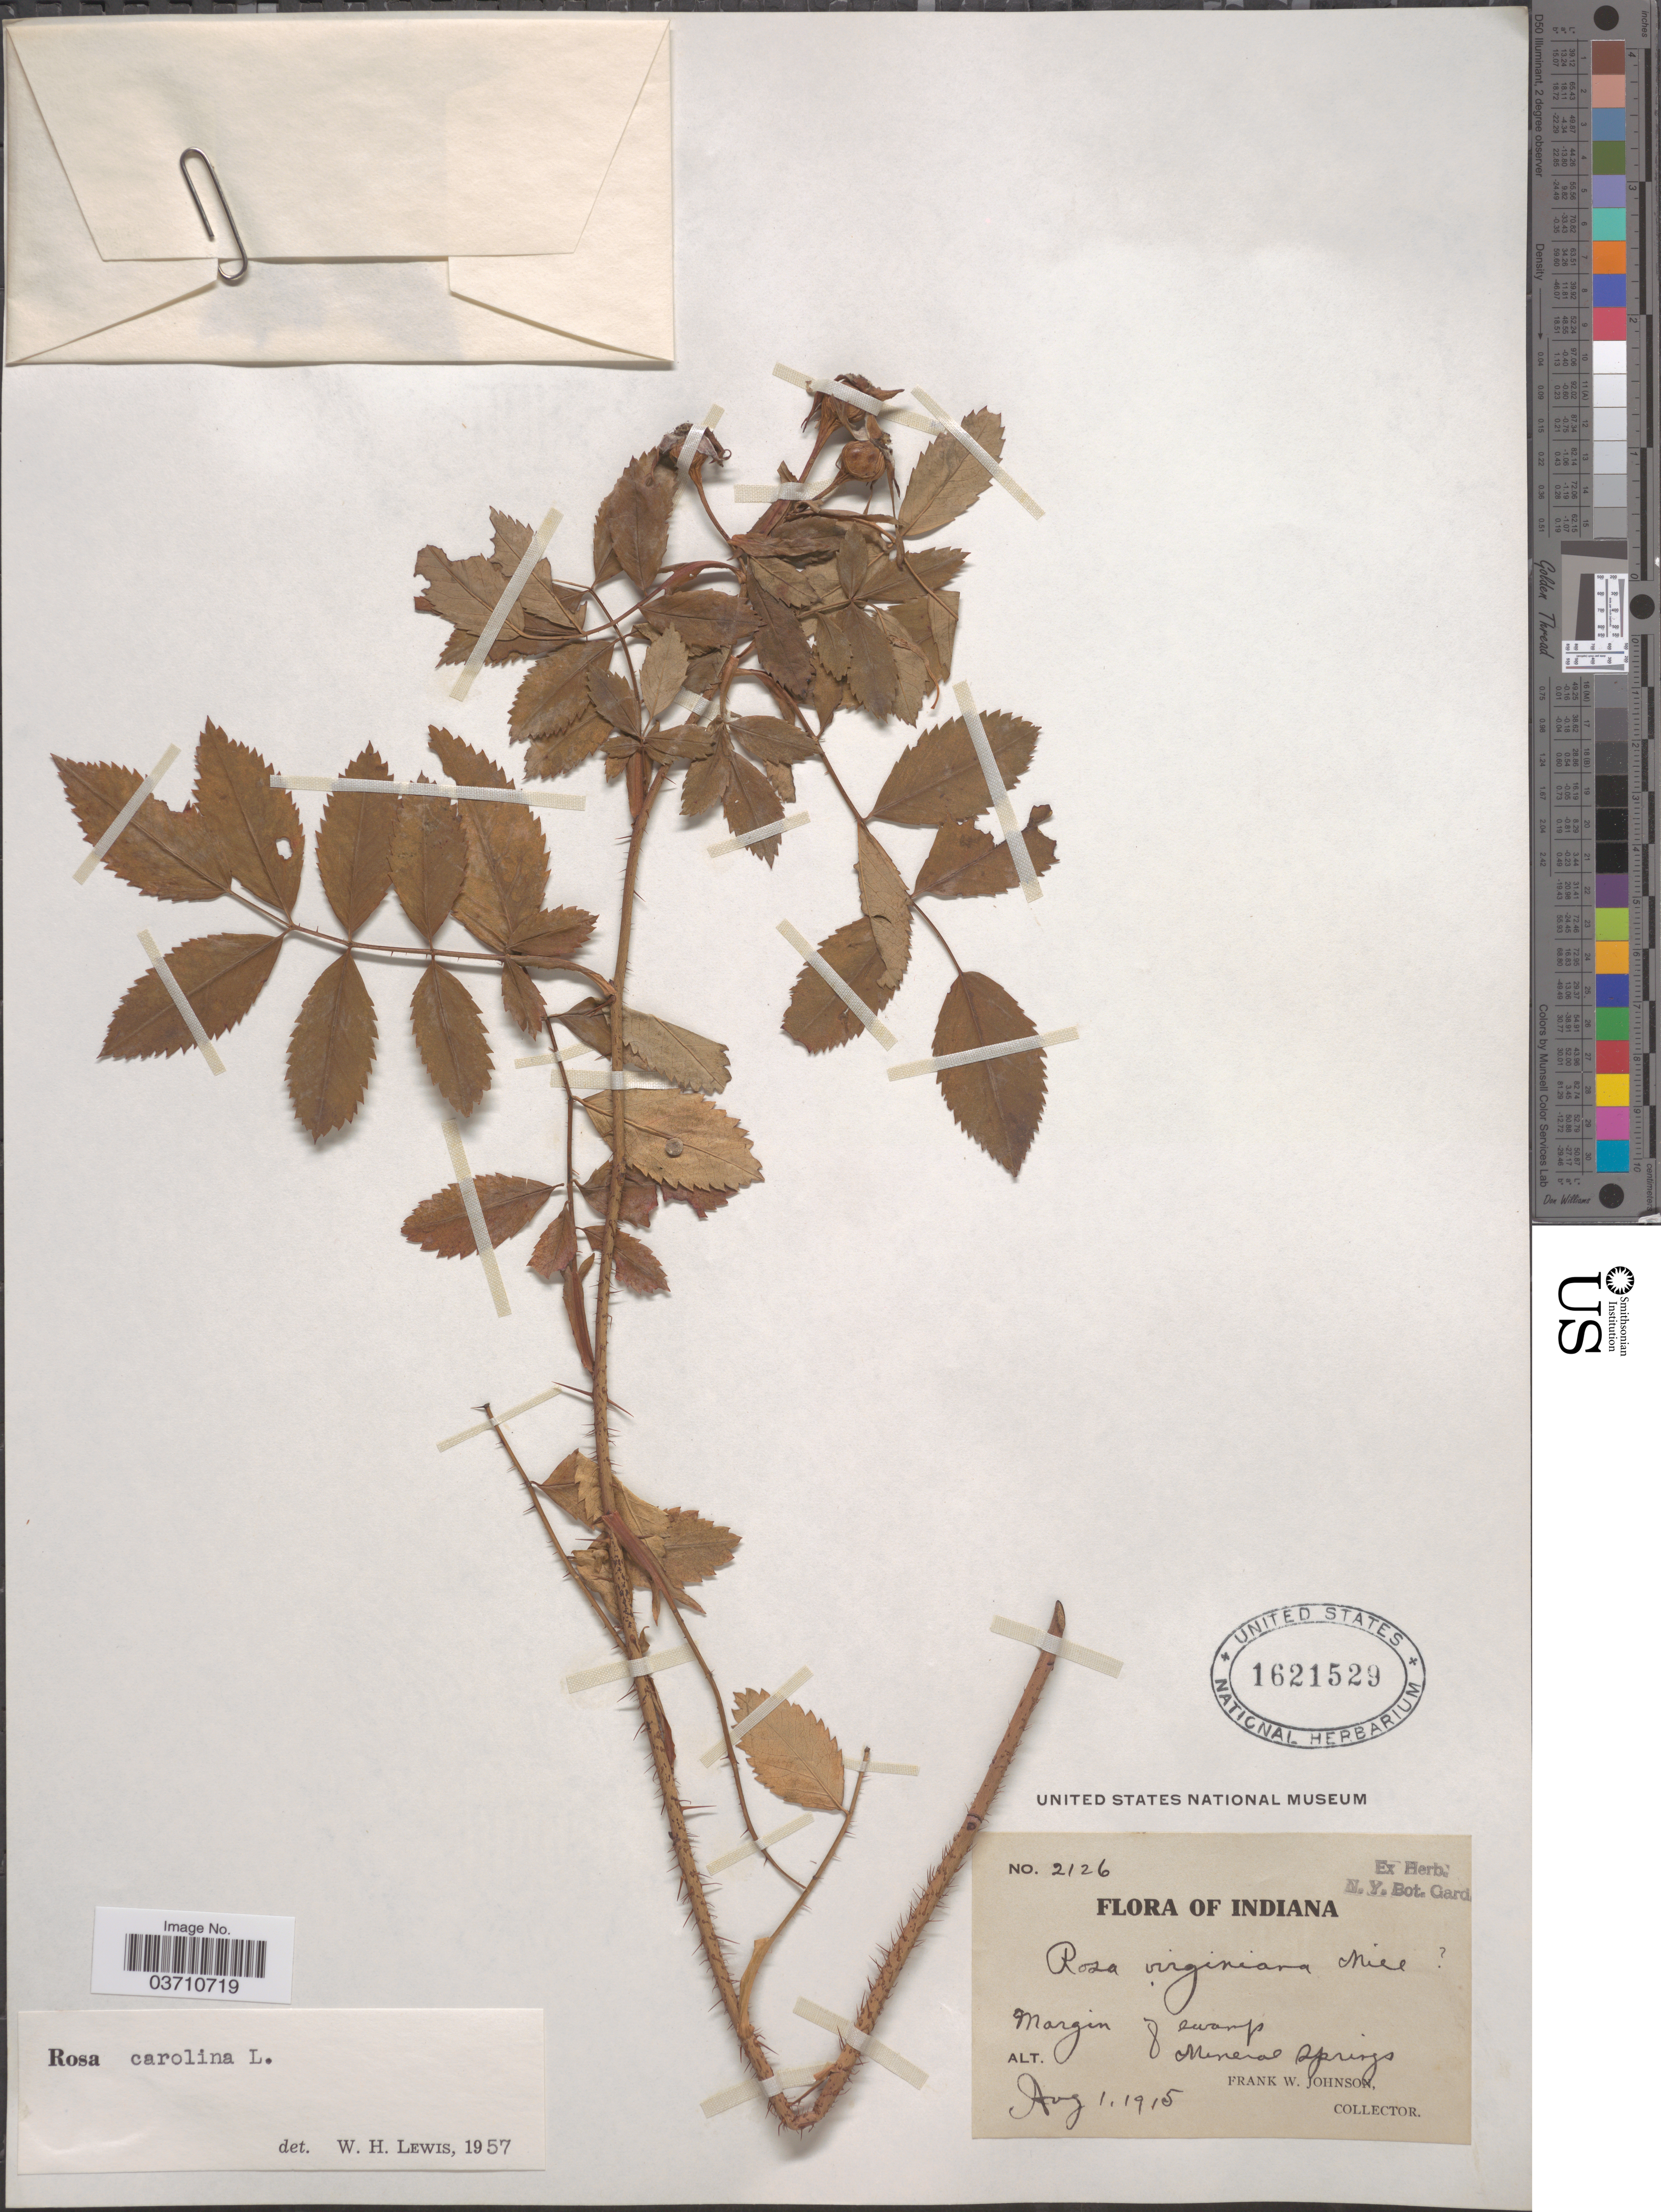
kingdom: Plantae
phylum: Tracheophyta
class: Magnoliopsida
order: Rosales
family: Rosaceae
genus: Rosa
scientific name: Rosa carolina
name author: L.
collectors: F. W. Johnson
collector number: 2126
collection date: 1915-08-01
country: United States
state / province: Indiana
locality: Margin of swamp Mineral Springs.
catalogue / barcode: US 1621529